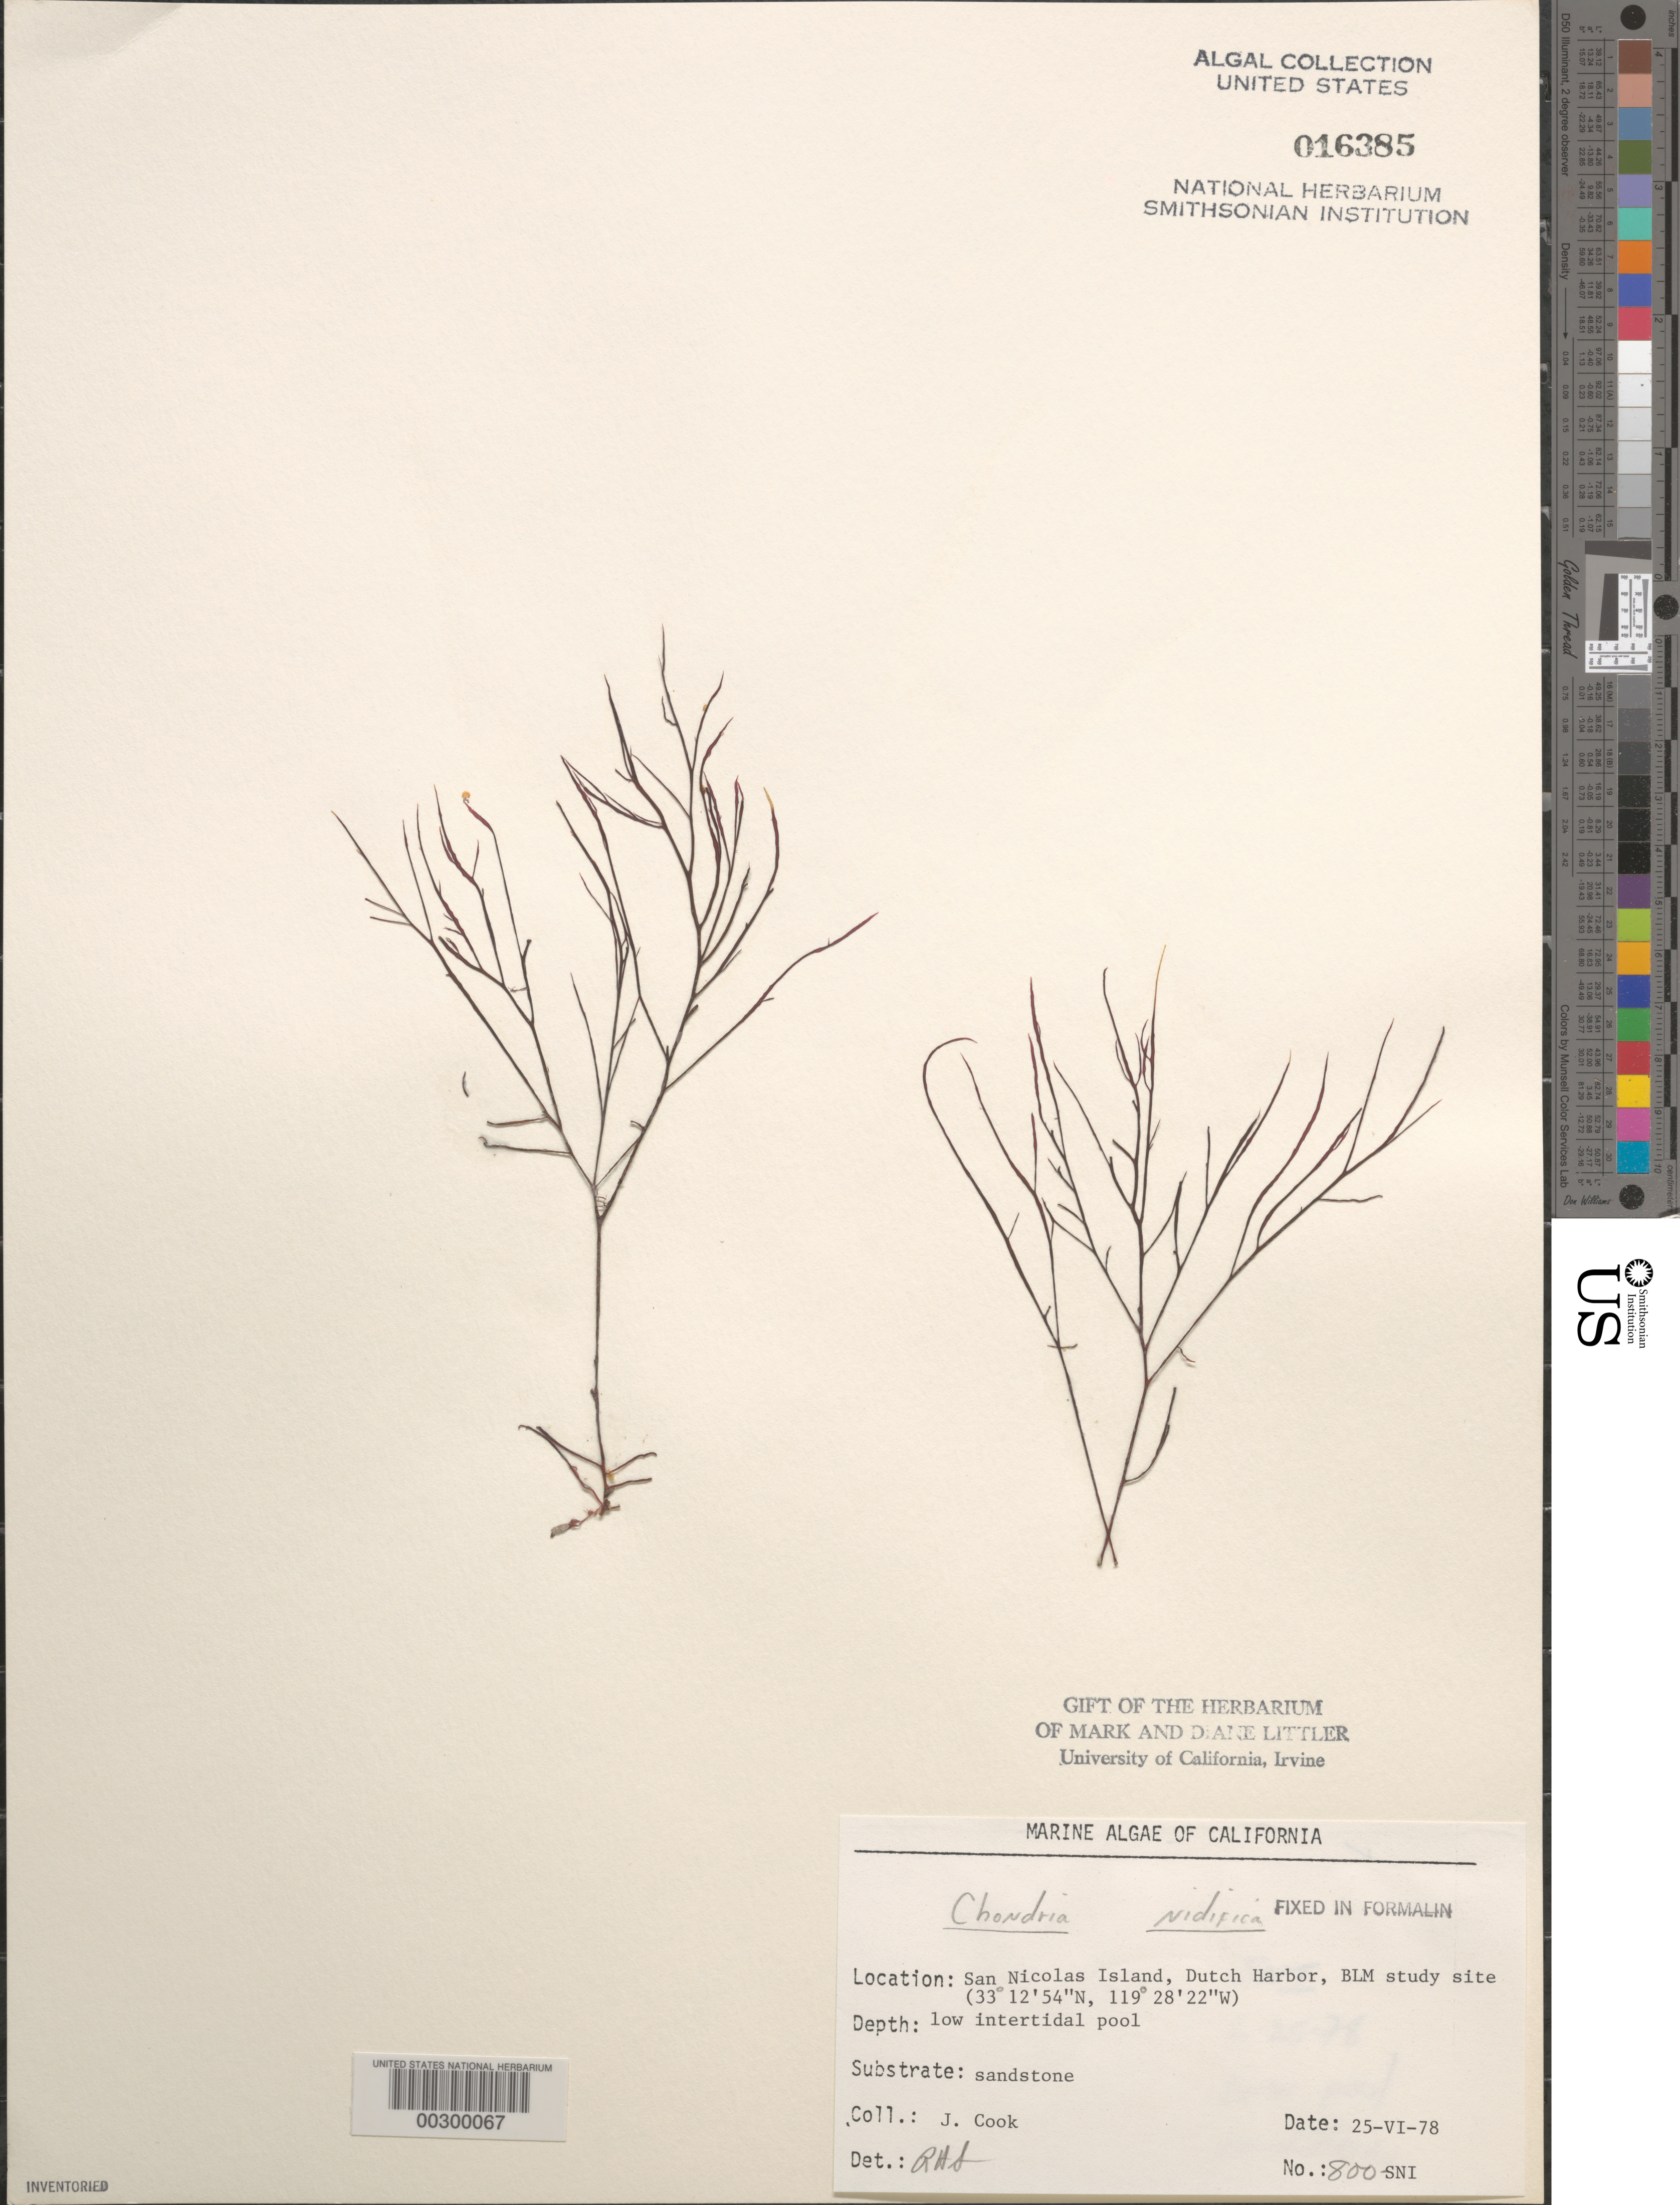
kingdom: Plantae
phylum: Rhodophyta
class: Florideophyceae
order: Ceramiales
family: Rhodomelaceae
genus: Neochondria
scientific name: Neochondria nidifica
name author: (Harvey) Sutti et al.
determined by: Algae name updating Project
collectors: J. Cook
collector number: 800-sni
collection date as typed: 25 Jun 1978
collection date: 1978-06-25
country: United States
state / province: California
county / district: Ventura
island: San Nicolas Island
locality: Dutch Harbor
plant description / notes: BLM-SOCALBIGHT Rocky Intertidal Survey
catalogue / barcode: US 16385